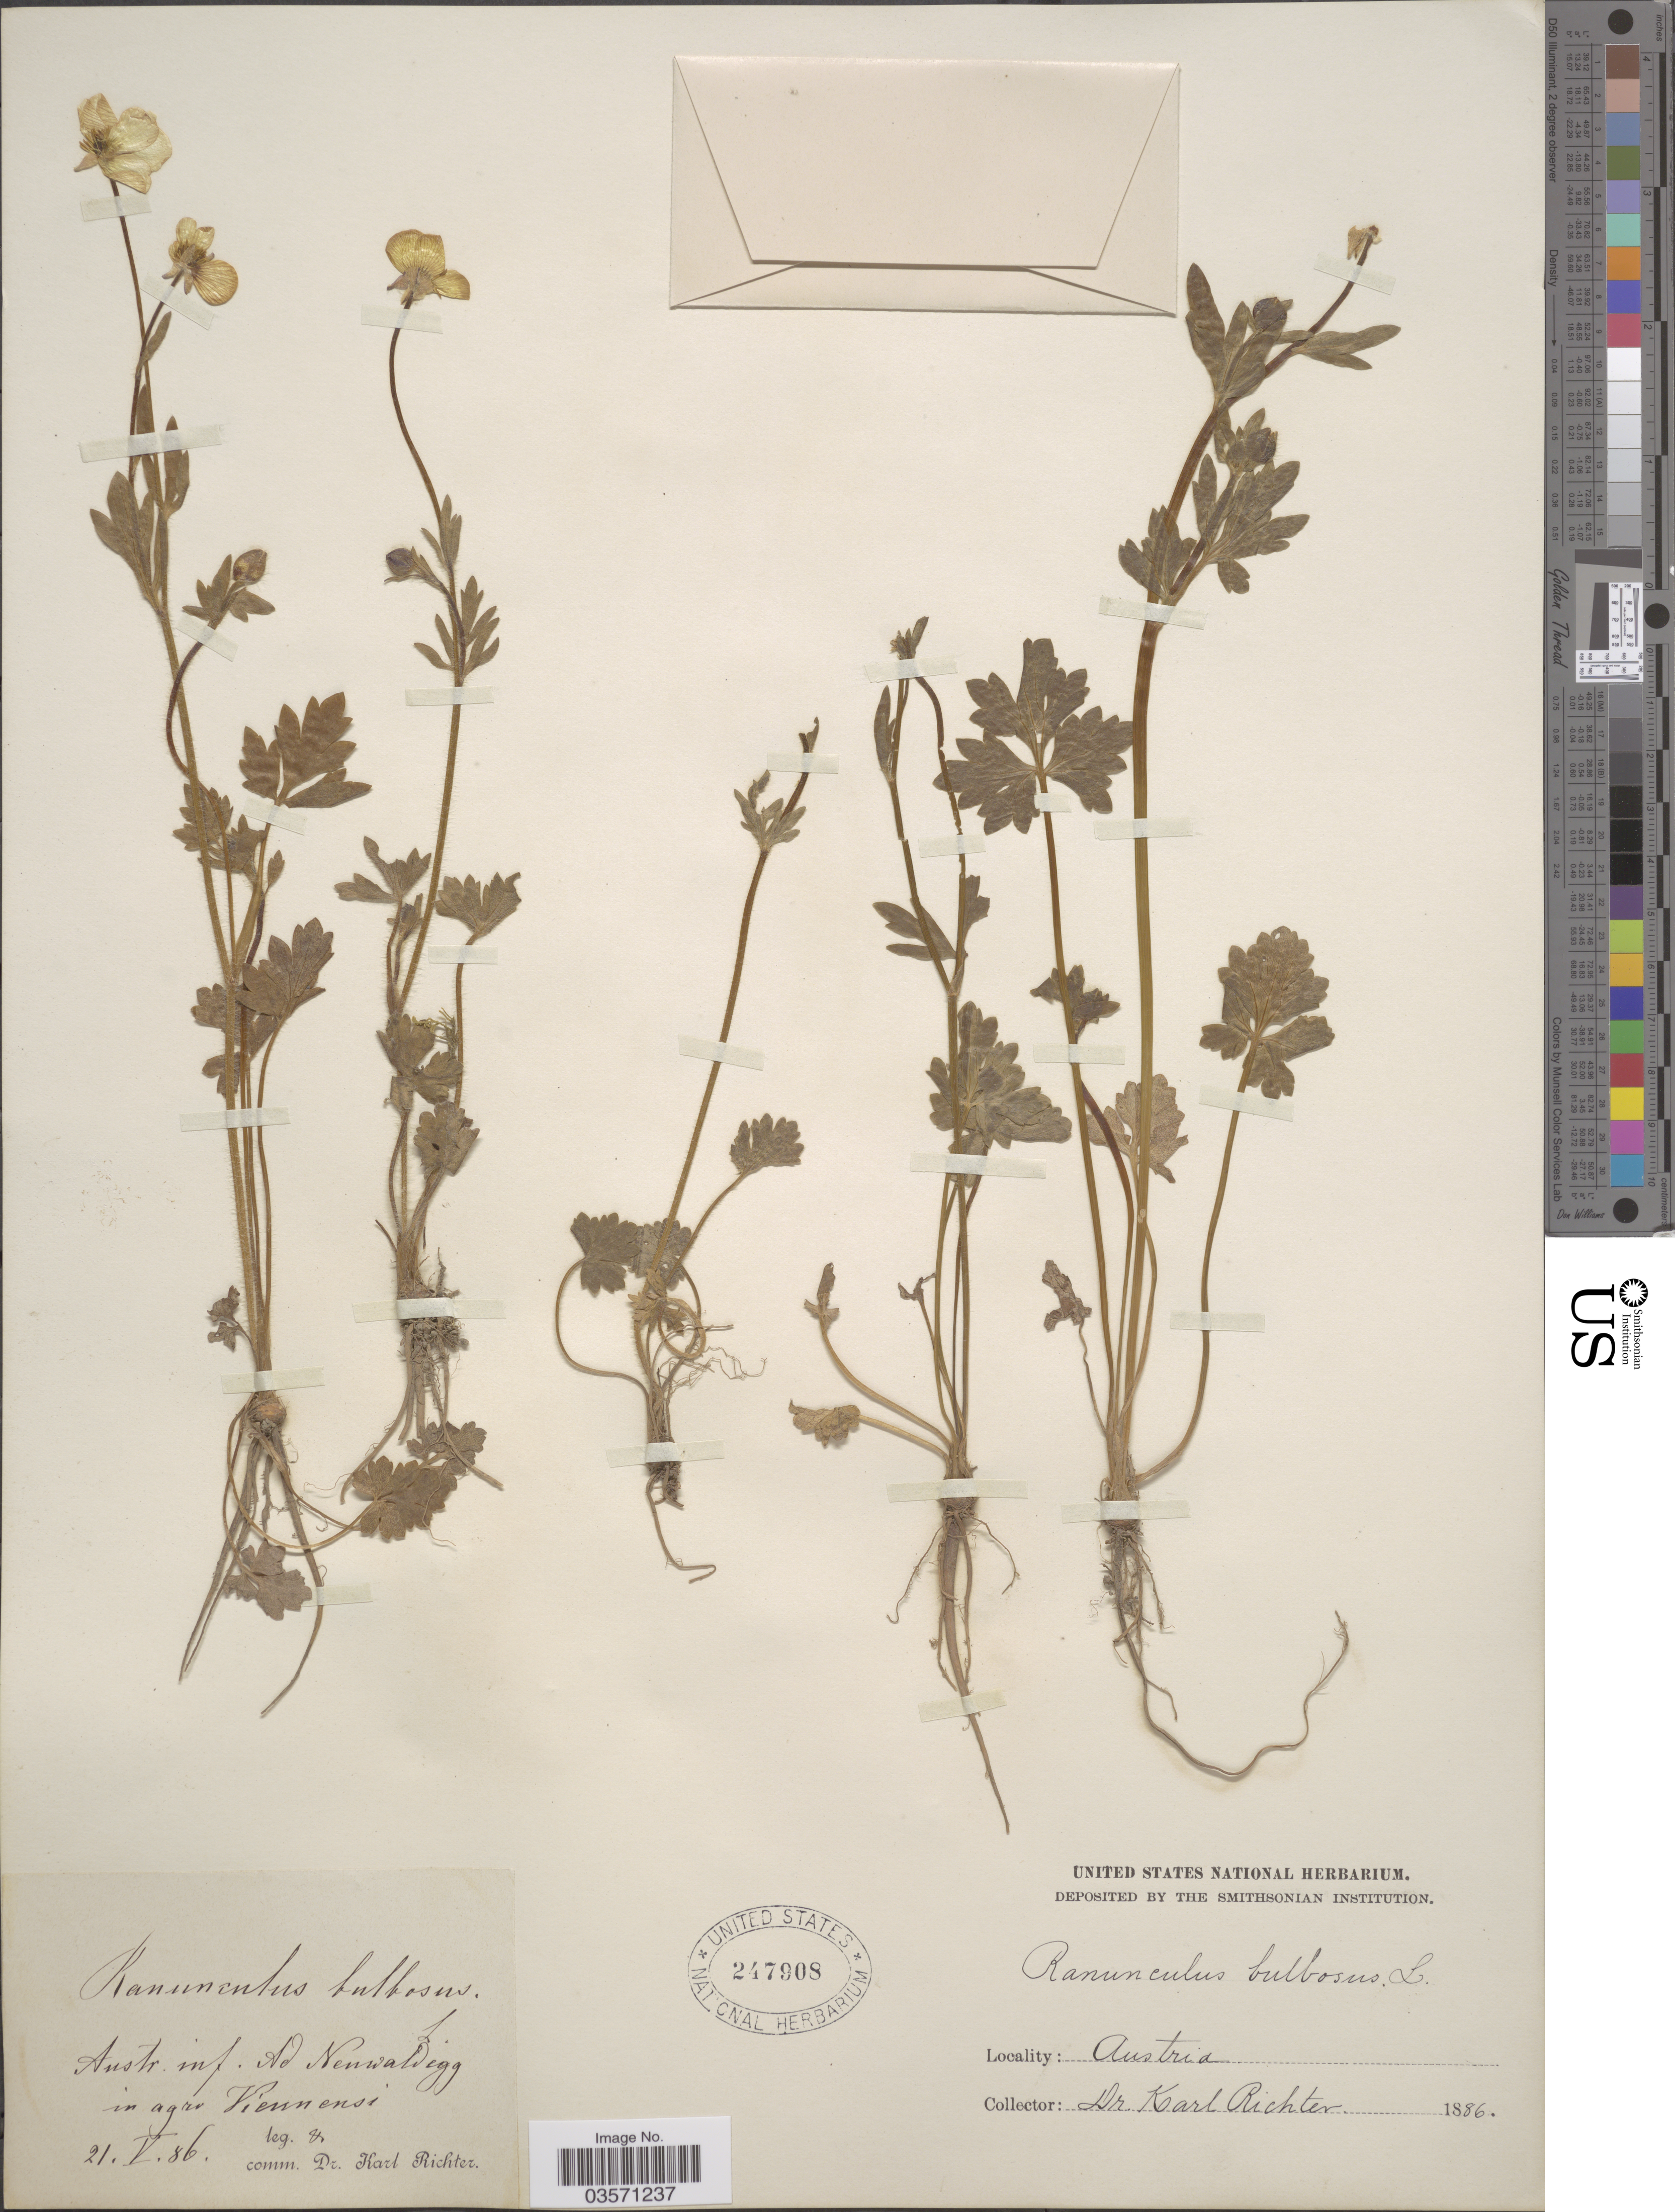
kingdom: Plantae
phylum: Tracheophyta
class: Magnoliopsida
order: Ranunculales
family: Ranunculaceae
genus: Ranunculus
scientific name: Ranunculus bulbosus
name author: L.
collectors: K. Richter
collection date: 1886-05-21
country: Austria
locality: Austr. inf. Ad Neuwaldegg in agro Viennensi.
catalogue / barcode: US 247908